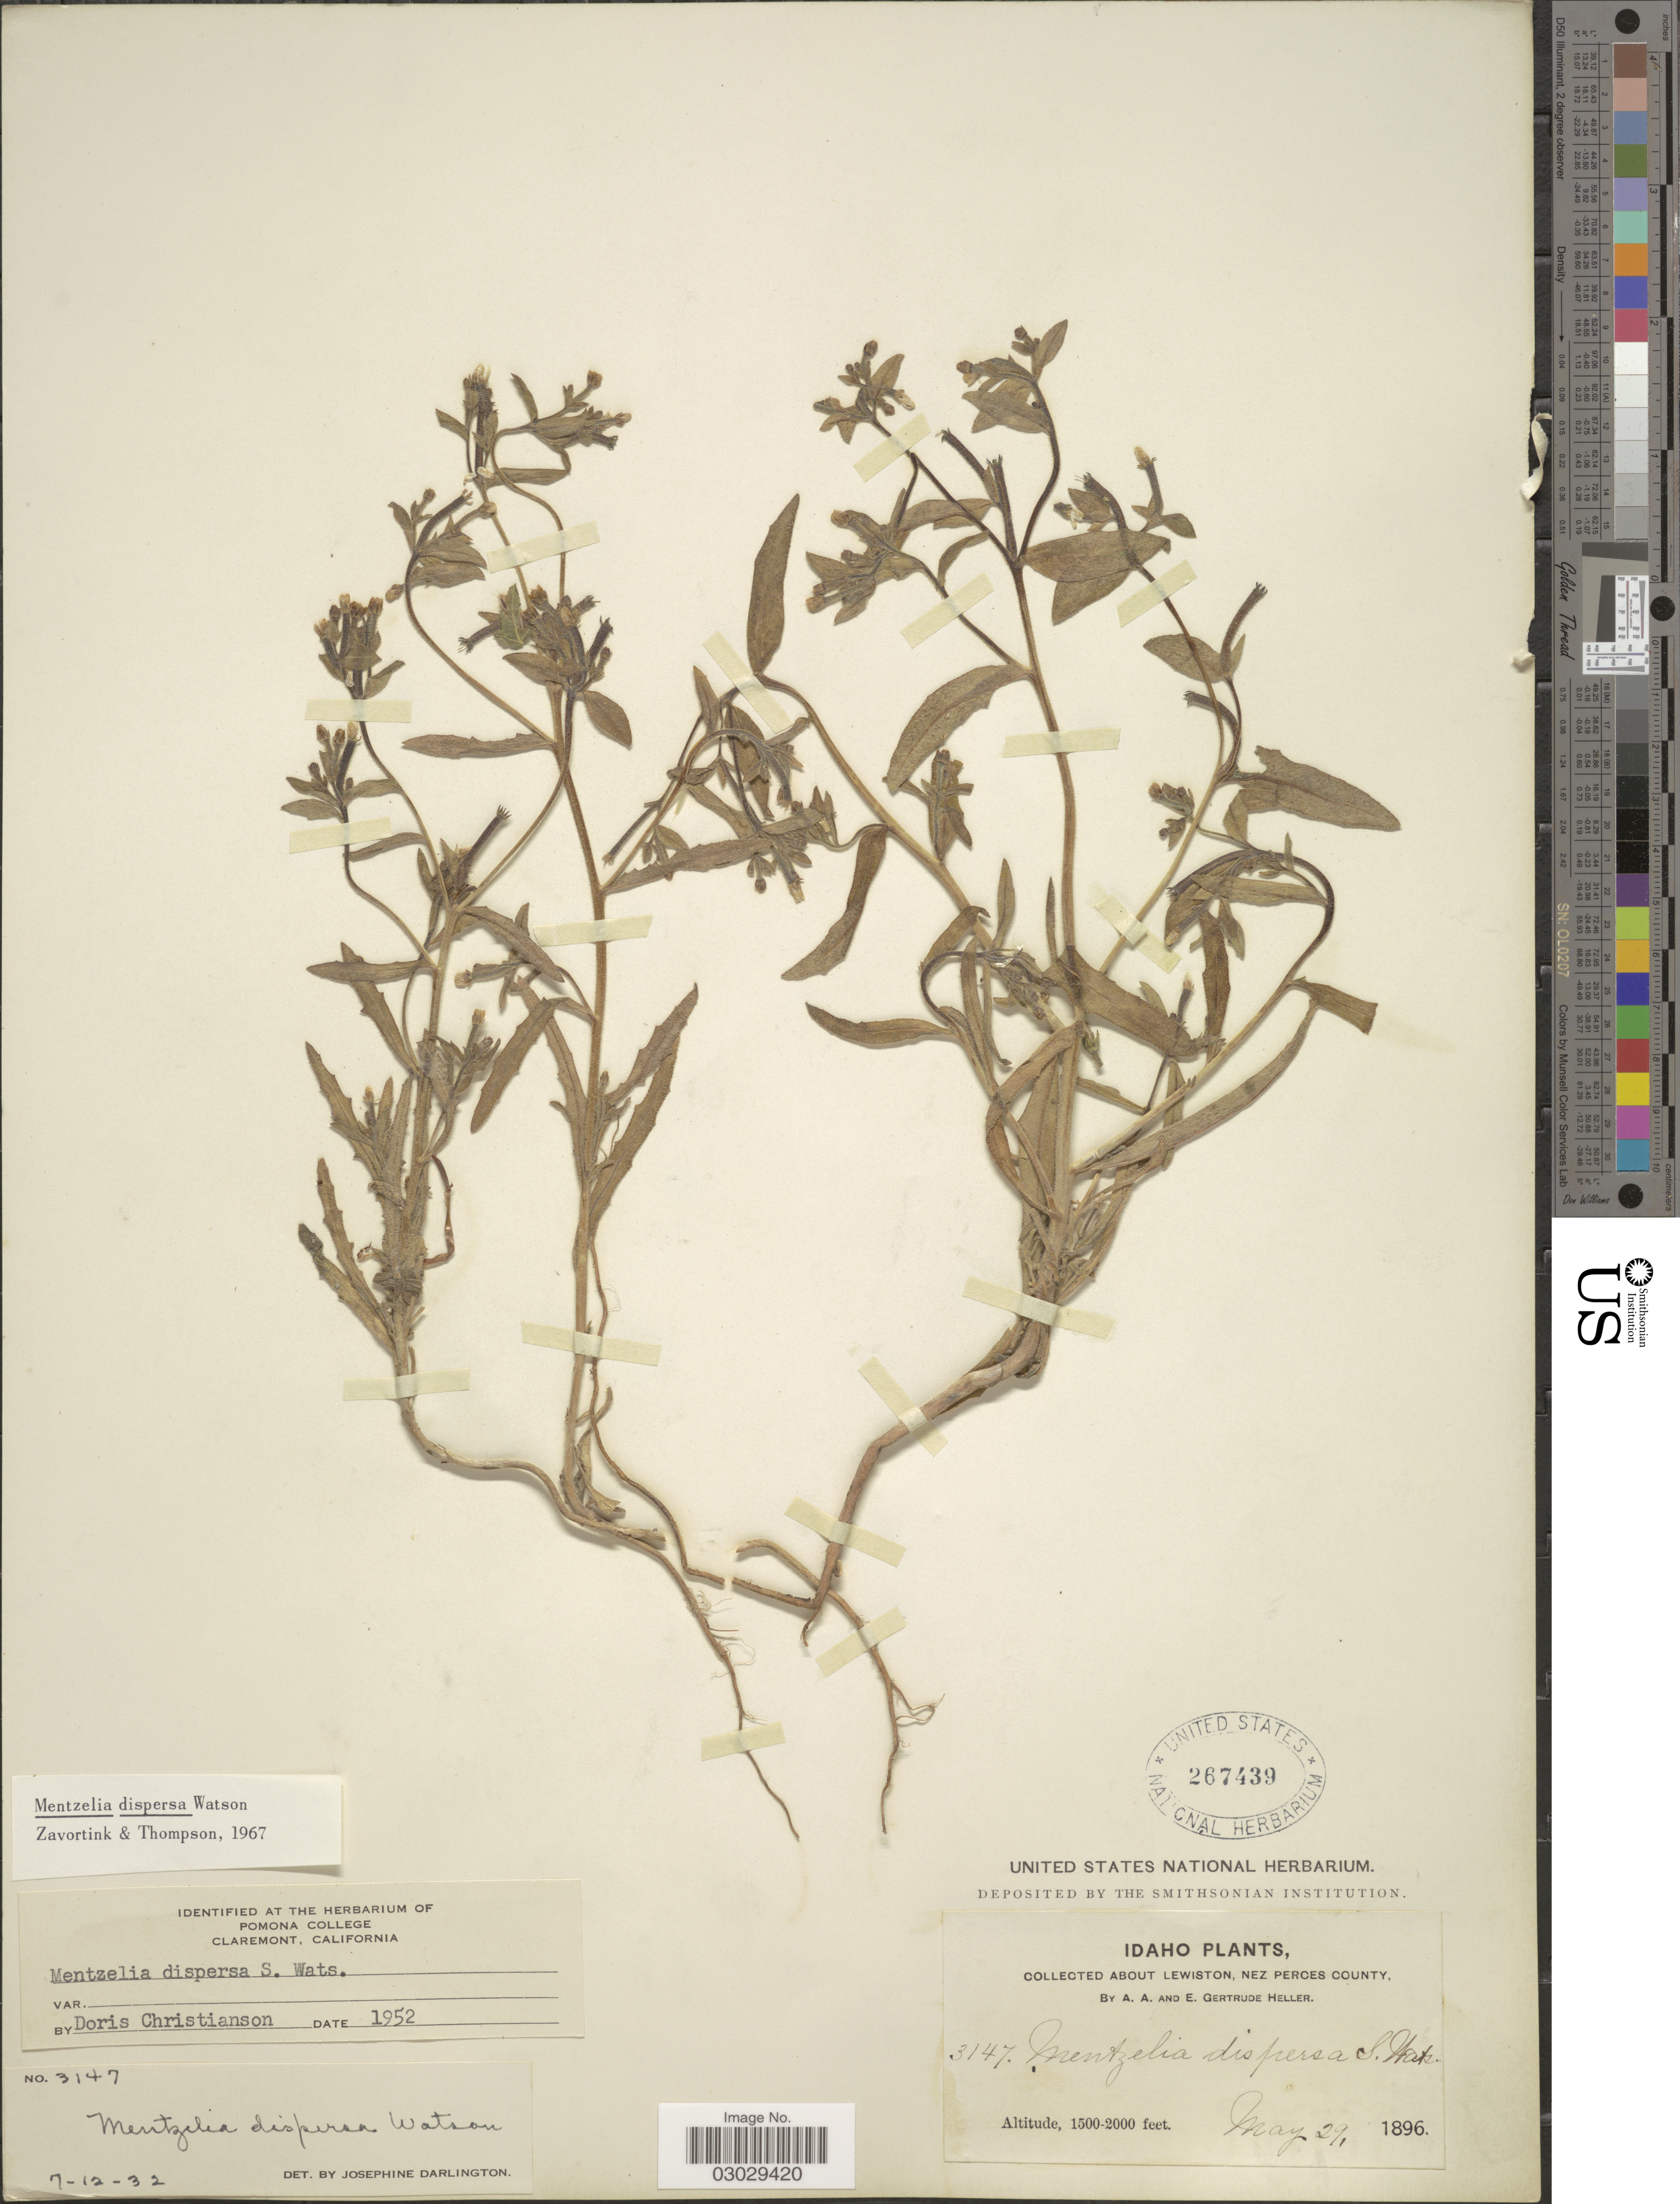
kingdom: Plantae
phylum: Tracheophyta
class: Magnoliopsida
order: Cornales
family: Loasaceae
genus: Mentzelia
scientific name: Mentzelia dispersa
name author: S. Watson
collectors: A. A. Heller & E. G. Heller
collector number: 3147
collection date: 1896-05-29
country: United States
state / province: Idaho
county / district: Nez Perce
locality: About Lewiston.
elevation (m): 457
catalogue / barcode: US 267439